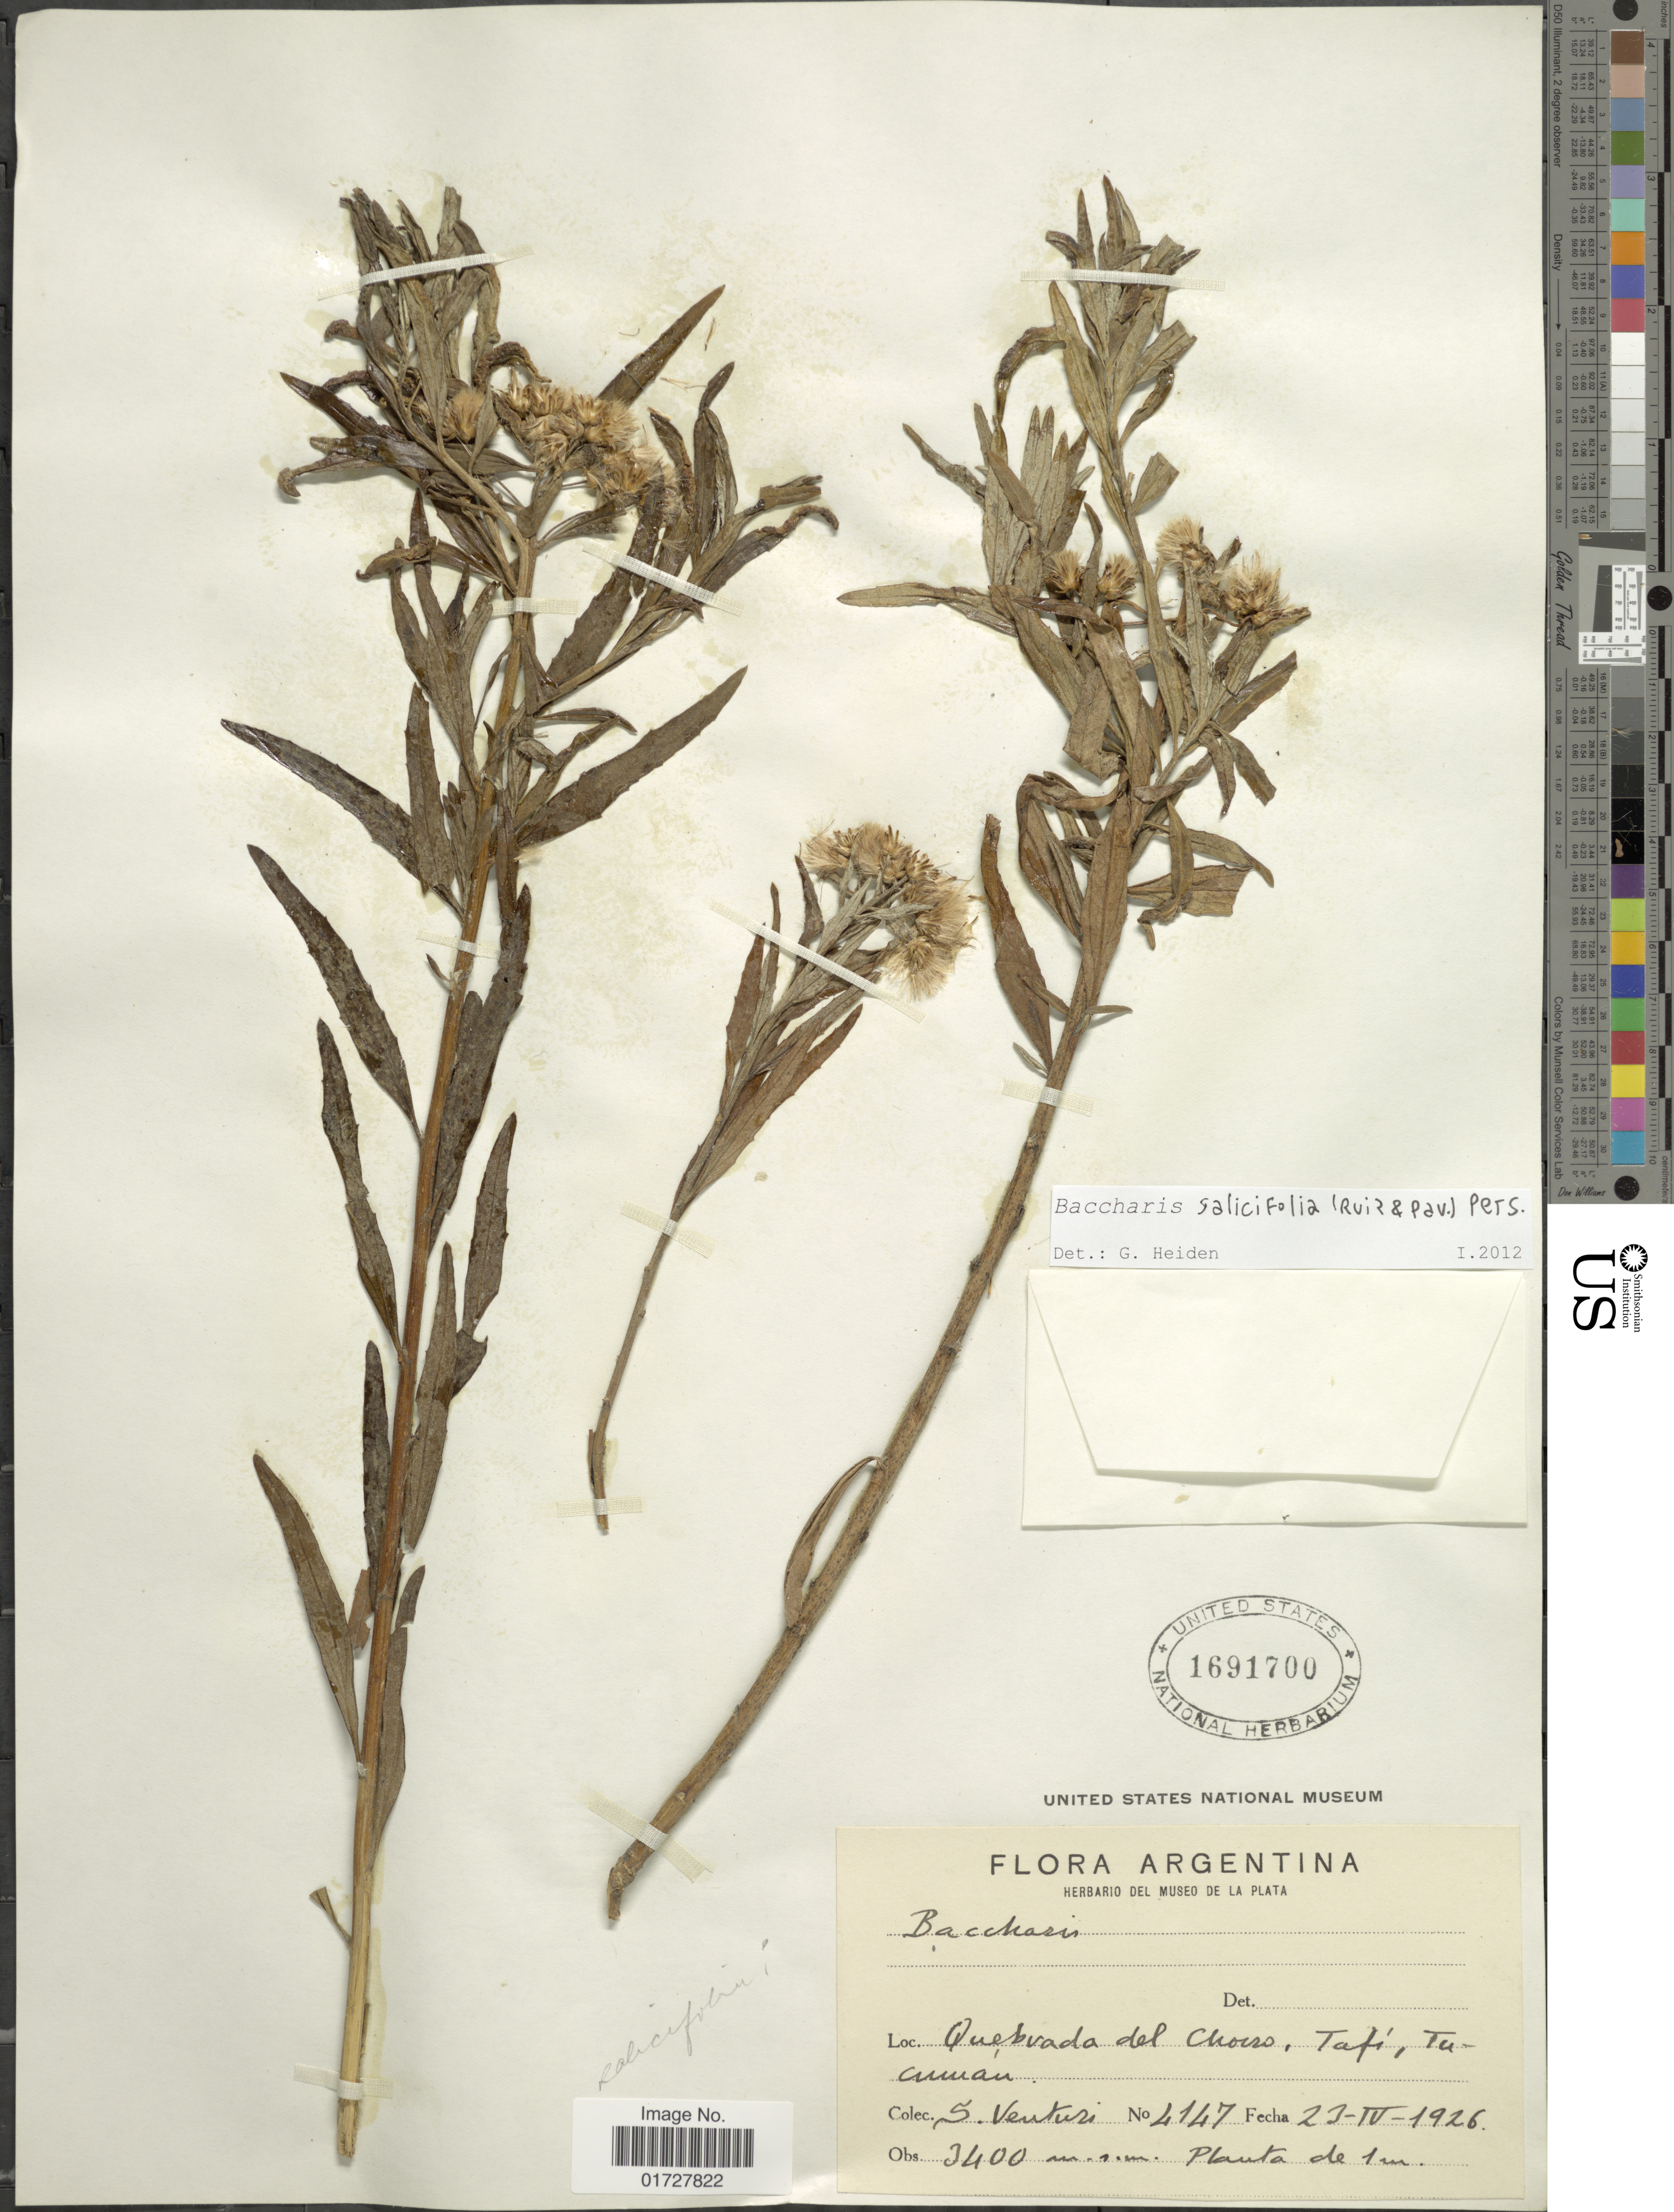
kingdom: Plantae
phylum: Tracheophyta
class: Magnoliopsida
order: Asterales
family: Asteraceae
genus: Baccharis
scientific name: Baccharis salicifolia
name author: (Ruiz & Pav.) Pers.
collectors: S. Venturi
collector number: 4147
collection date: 1926-04-23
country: Argentina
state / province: Tucuman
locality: Quebrada del Chorro, Tafi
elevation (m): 3400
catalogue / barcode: US 1691700